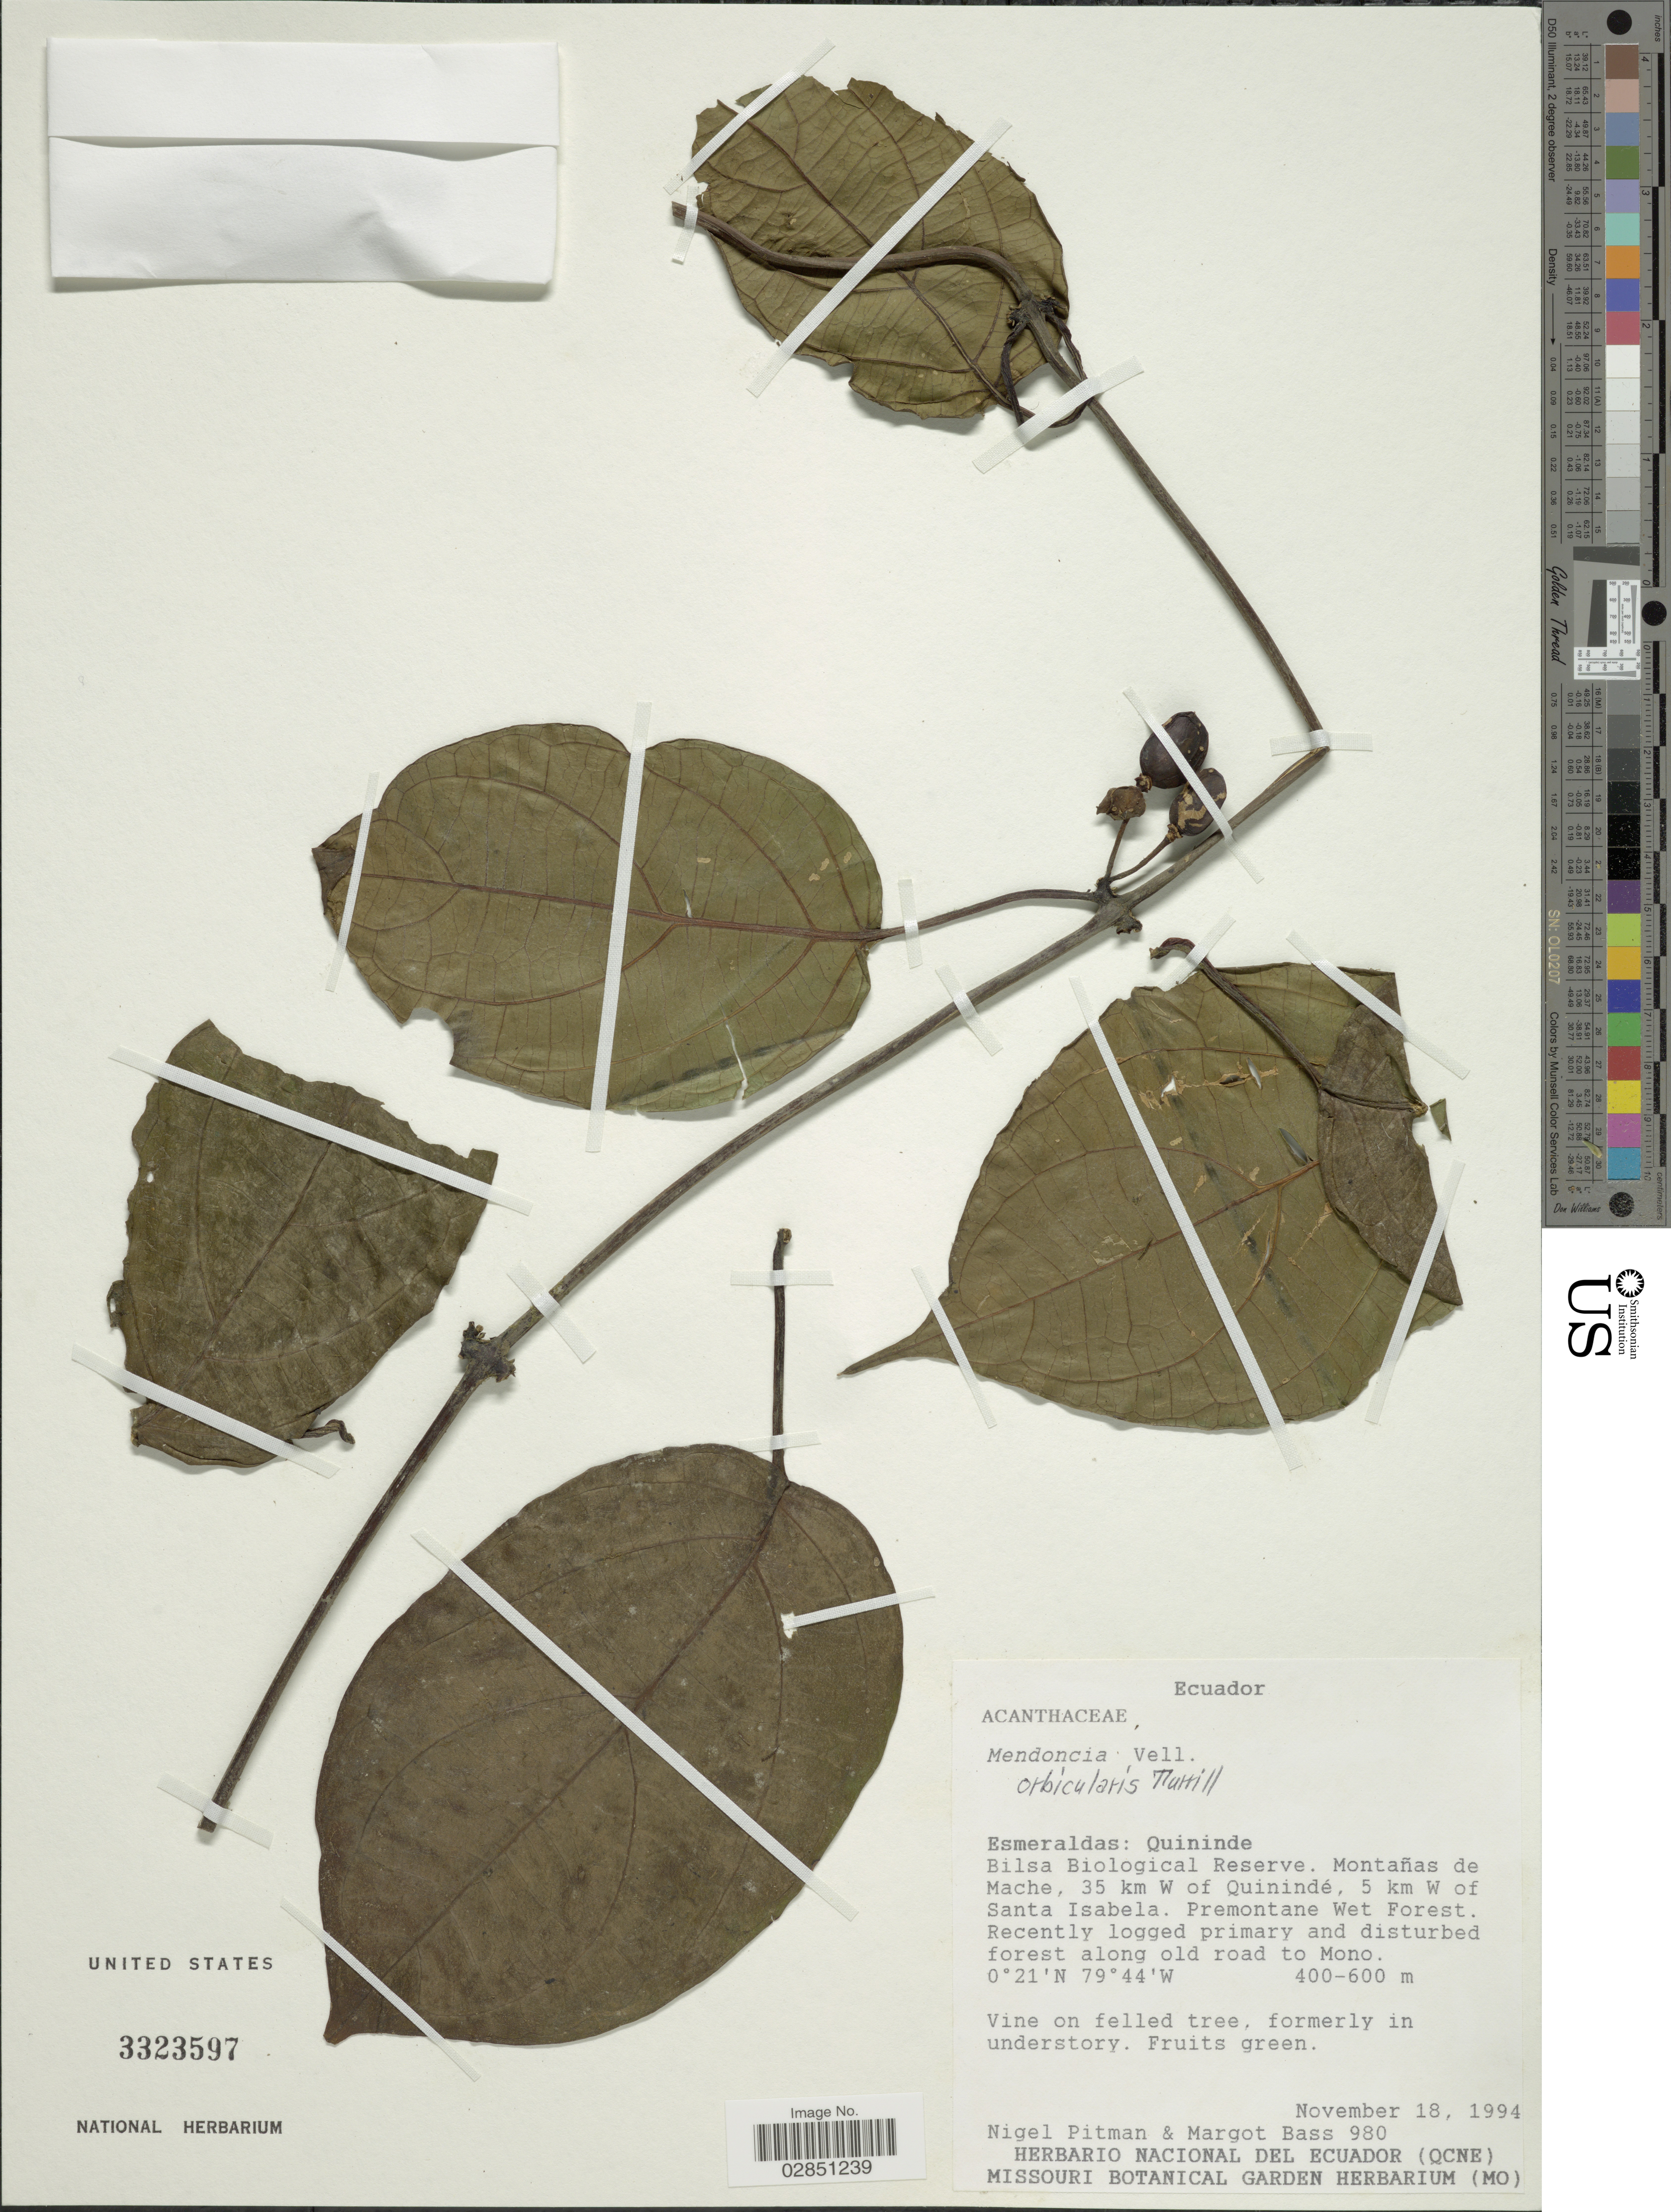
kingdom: Plantae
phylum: Tracheophyta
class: Magnoliopsida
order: Lamiales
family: Acanthaceae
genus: Mendoncia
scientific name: Mendoncia orbicularis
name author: Turrill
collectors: N. Pitman & M. Bass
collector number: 980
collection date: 1994-11-18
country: Ecuador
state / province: Esmeraldas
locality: Quininde. Bilsa Biological Station. Montañas de Mache, 35 km W of Quinindé, 5 km W of Santa Isabela.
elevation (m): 400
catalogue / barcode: US 3323597